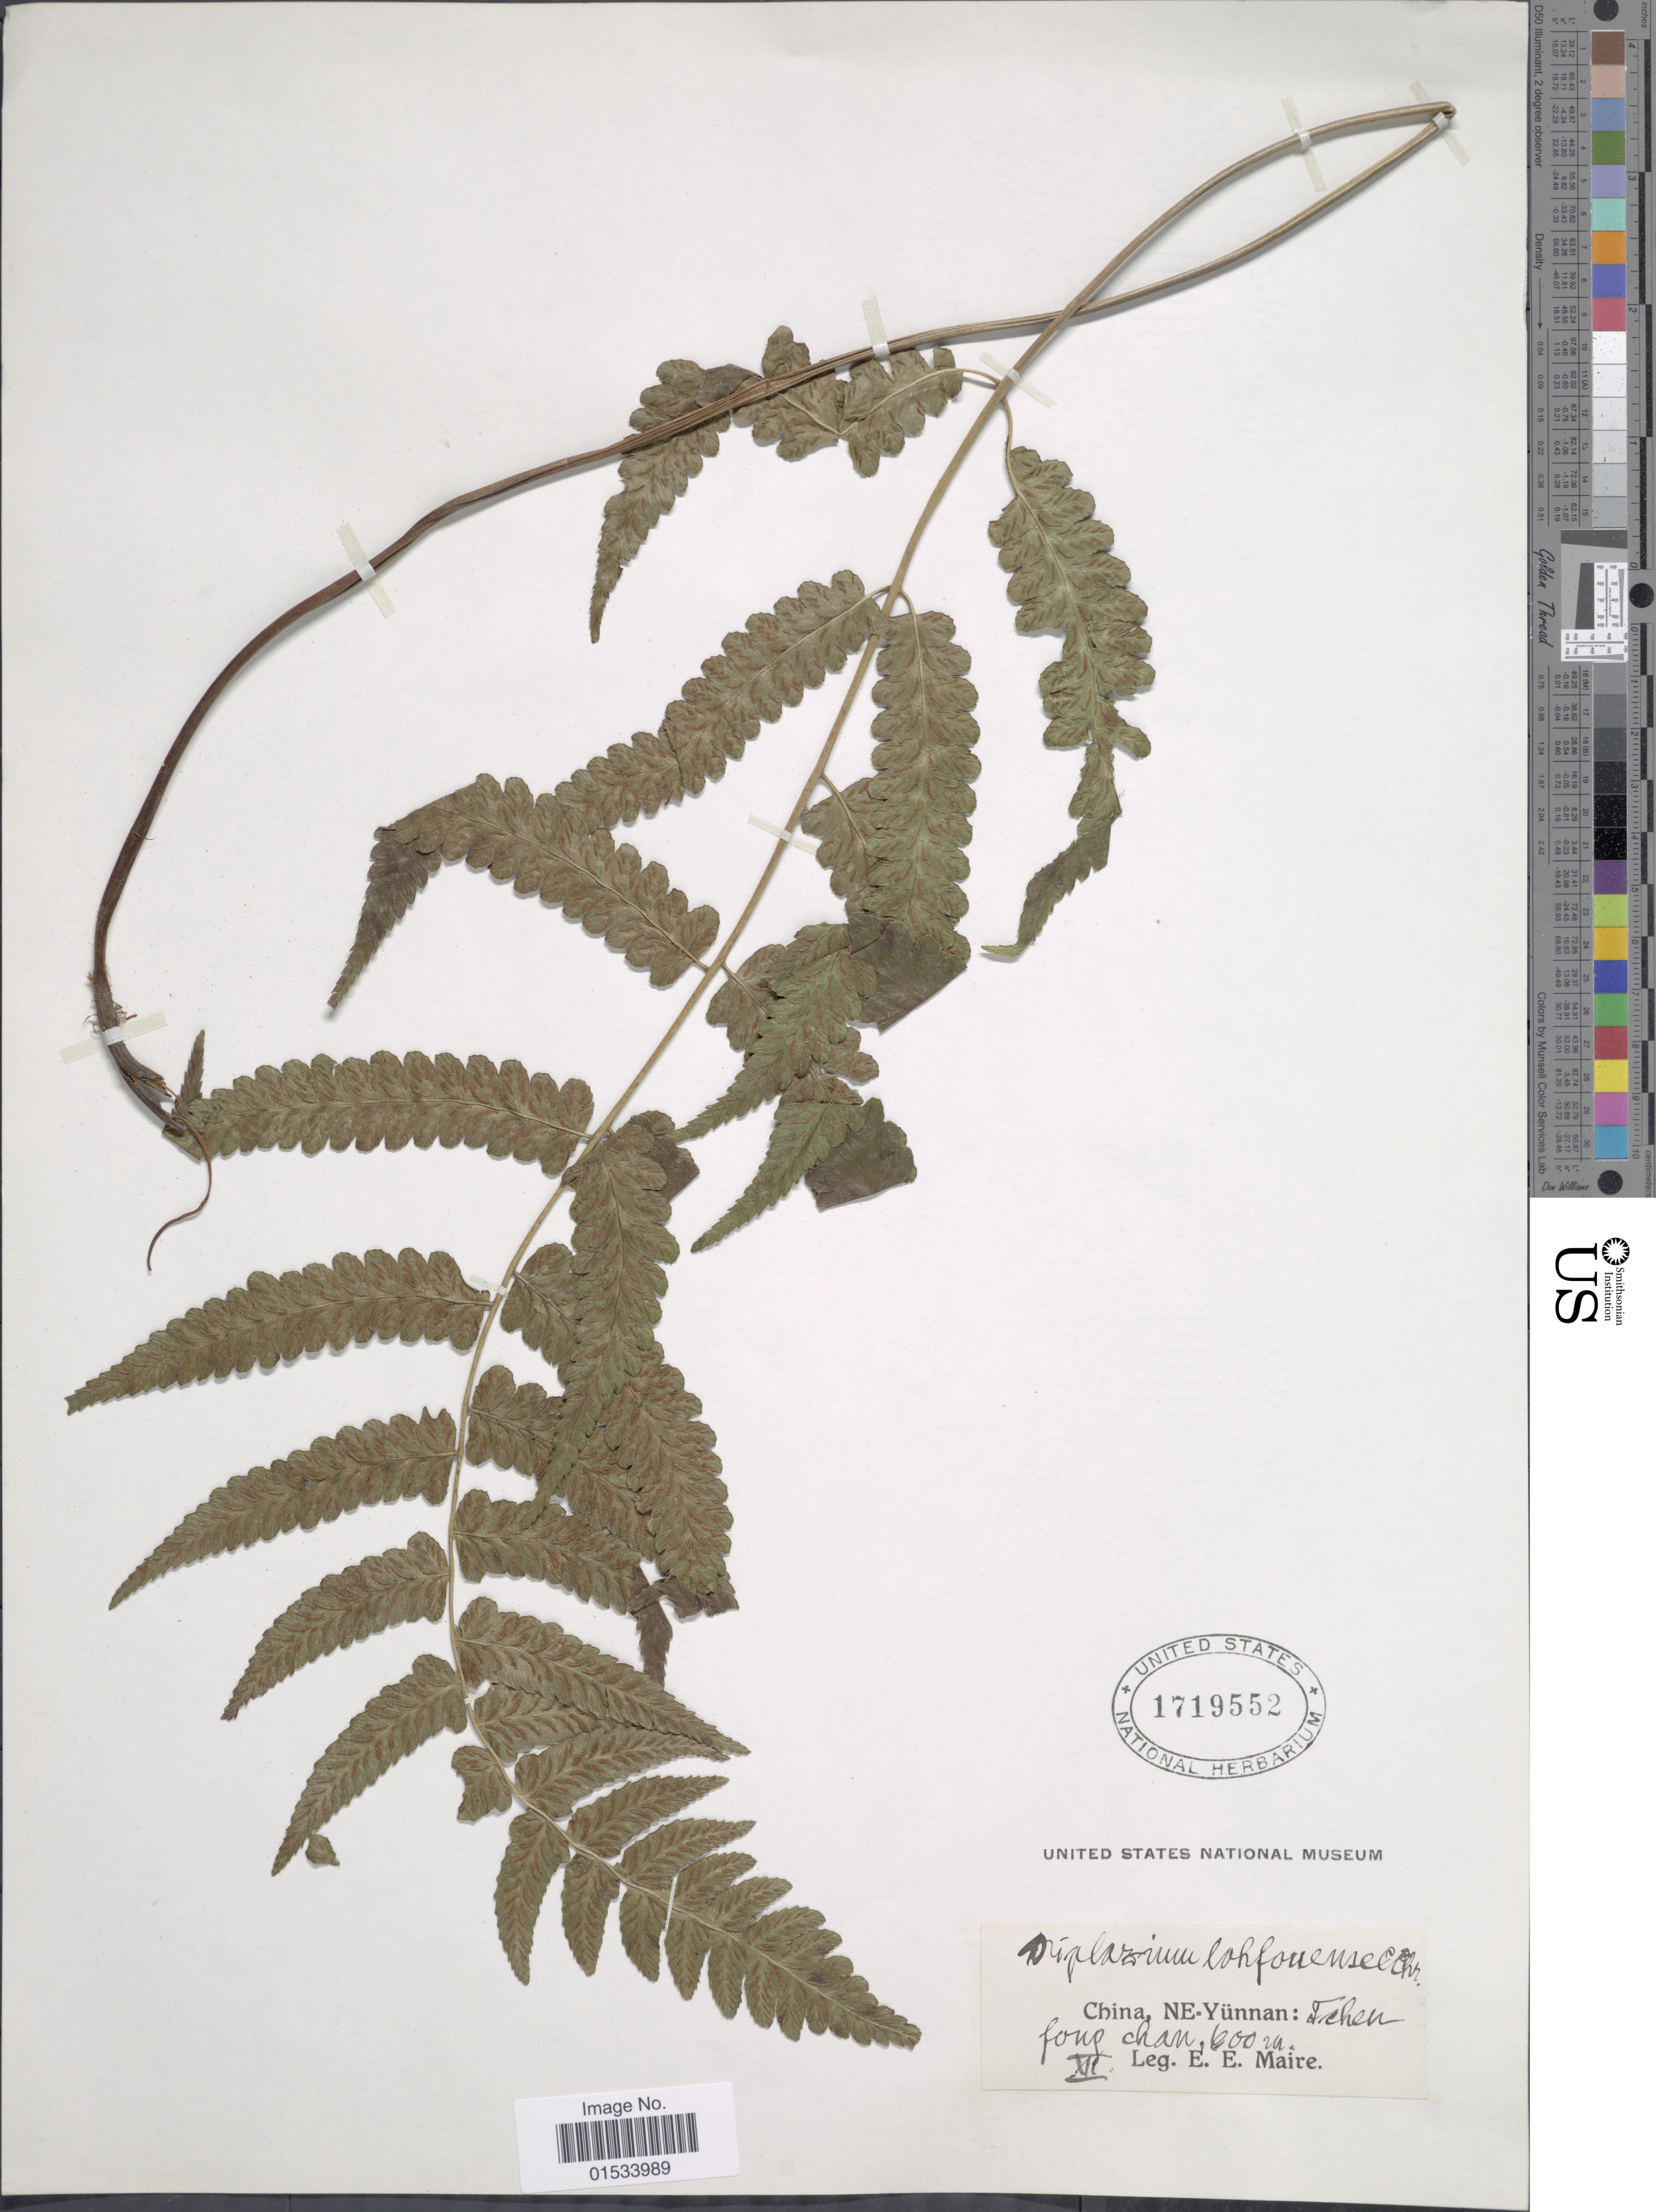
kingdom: Plantae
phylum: Tracheophyta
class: Polypodiopsida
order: Polypodiales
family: Athyriaceae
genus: Diplazium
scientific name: Diplazium mettenianum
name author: (Miq.) C. Chr.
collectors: E. E. Maire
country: China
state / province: Yunnan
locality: NE-Yunnan: Tchen, foup chan [interpreted]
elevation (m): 600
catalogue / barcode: US 1719552